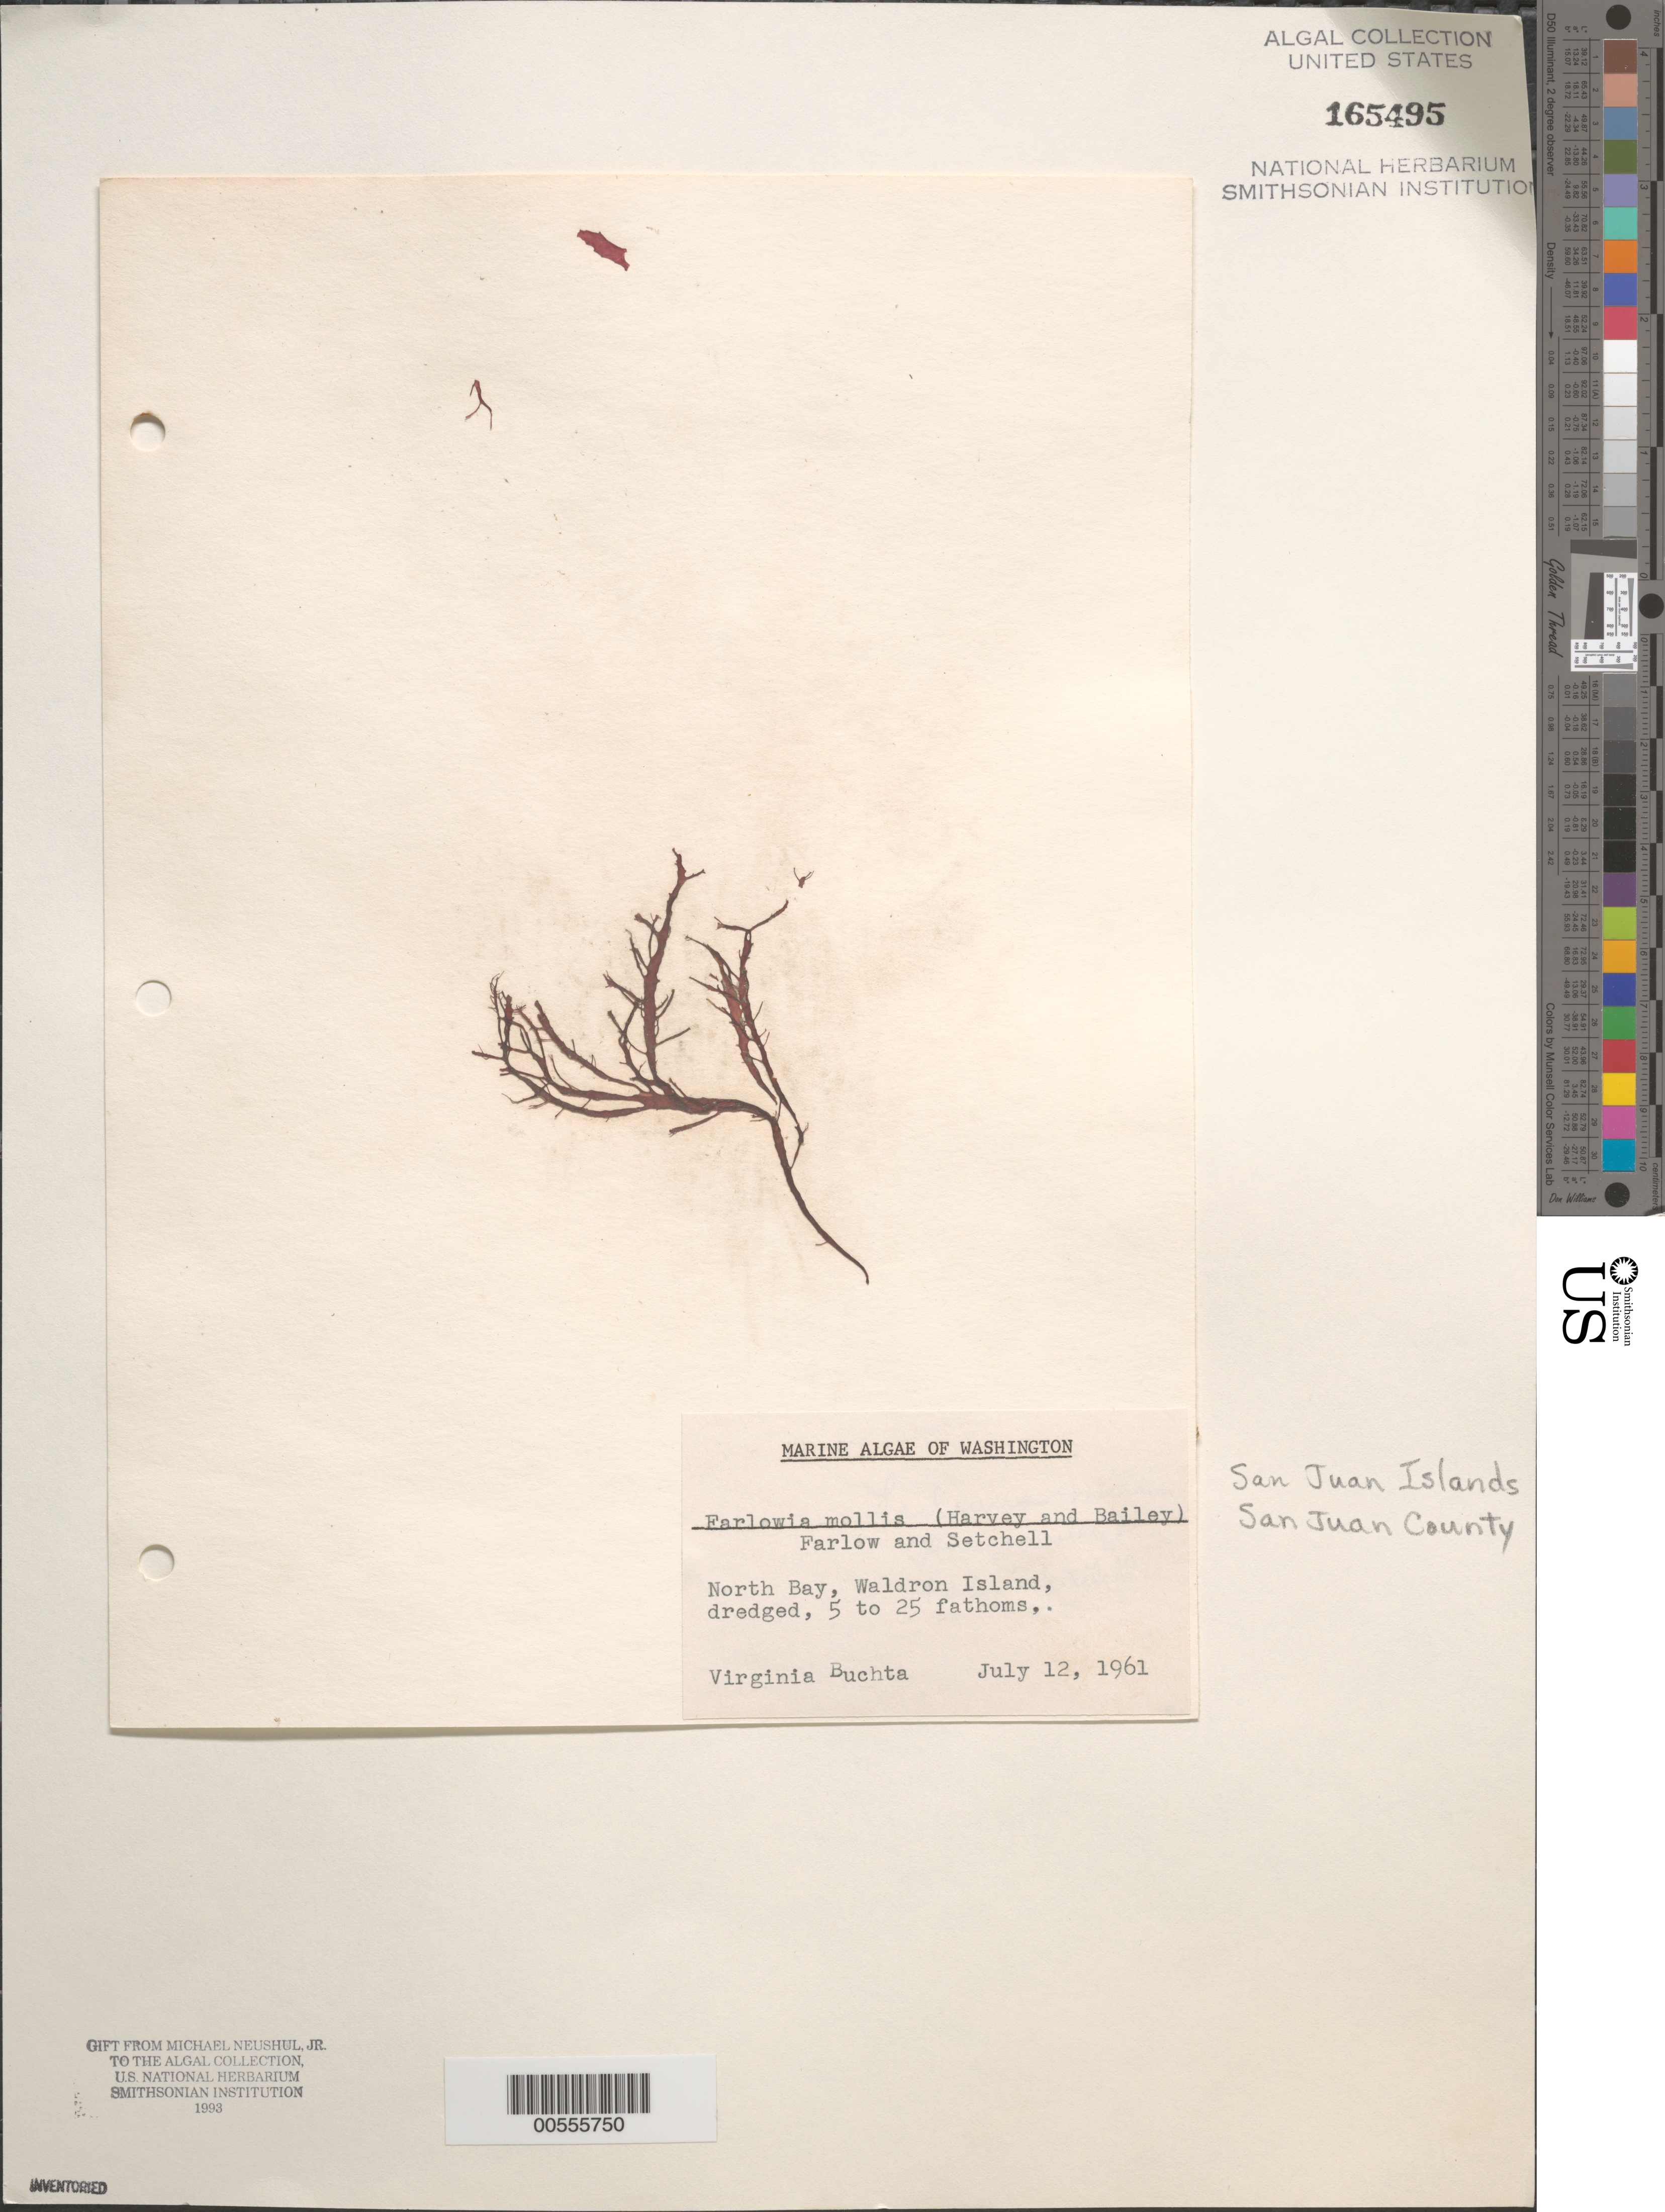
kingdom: Plantae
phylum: Rhodophyta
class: Florideophyceae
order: Gigartinales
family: Dumontiaceae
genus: Farlowia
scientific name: Farlowia mollis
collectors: V. Buchta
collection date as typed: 12 Jul 1961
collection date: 1961-07-12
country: United States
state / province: Washington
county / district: San Juan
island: Waldron Island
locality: North Bay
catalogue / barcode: US 165495